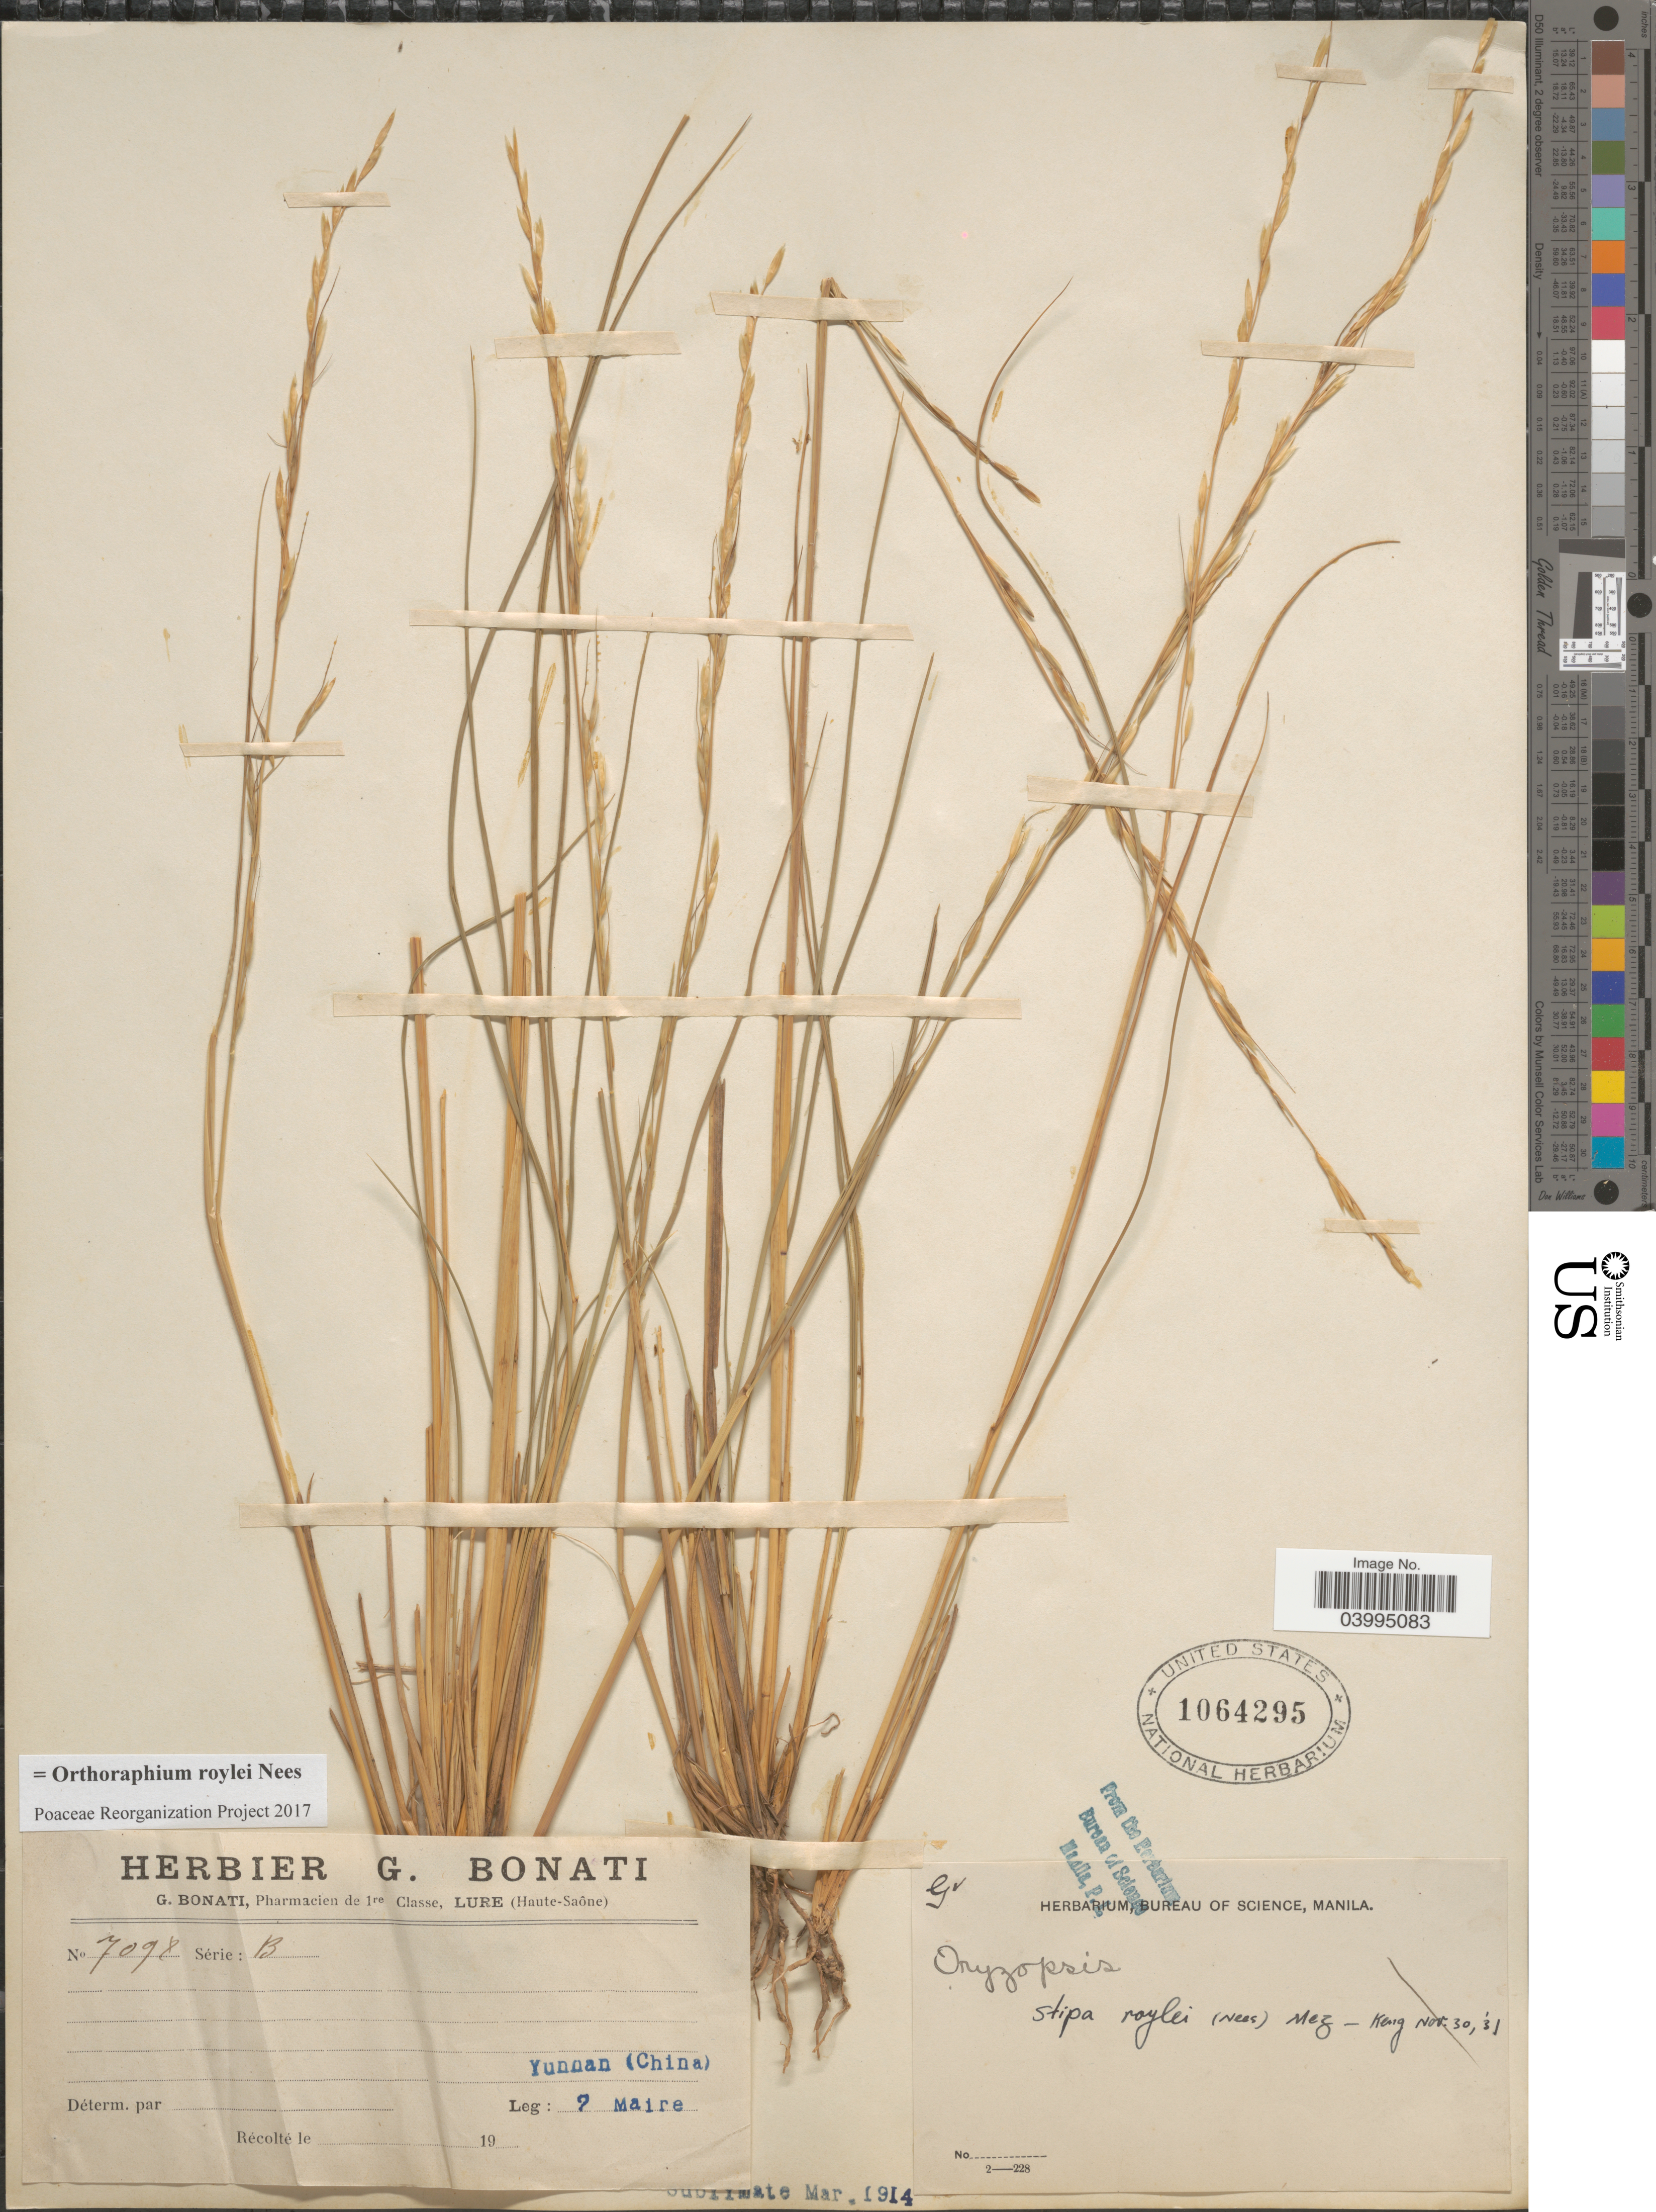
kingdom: Plantae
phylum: Tracheophyta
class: Liliopsida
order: Poales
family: Poaceae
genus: Orthoraphium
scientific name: Orthoraphium roylei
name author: Nees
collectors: Maire, --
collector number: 7098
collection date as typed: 19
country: China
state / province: Yunnan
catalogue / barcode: US 1064295